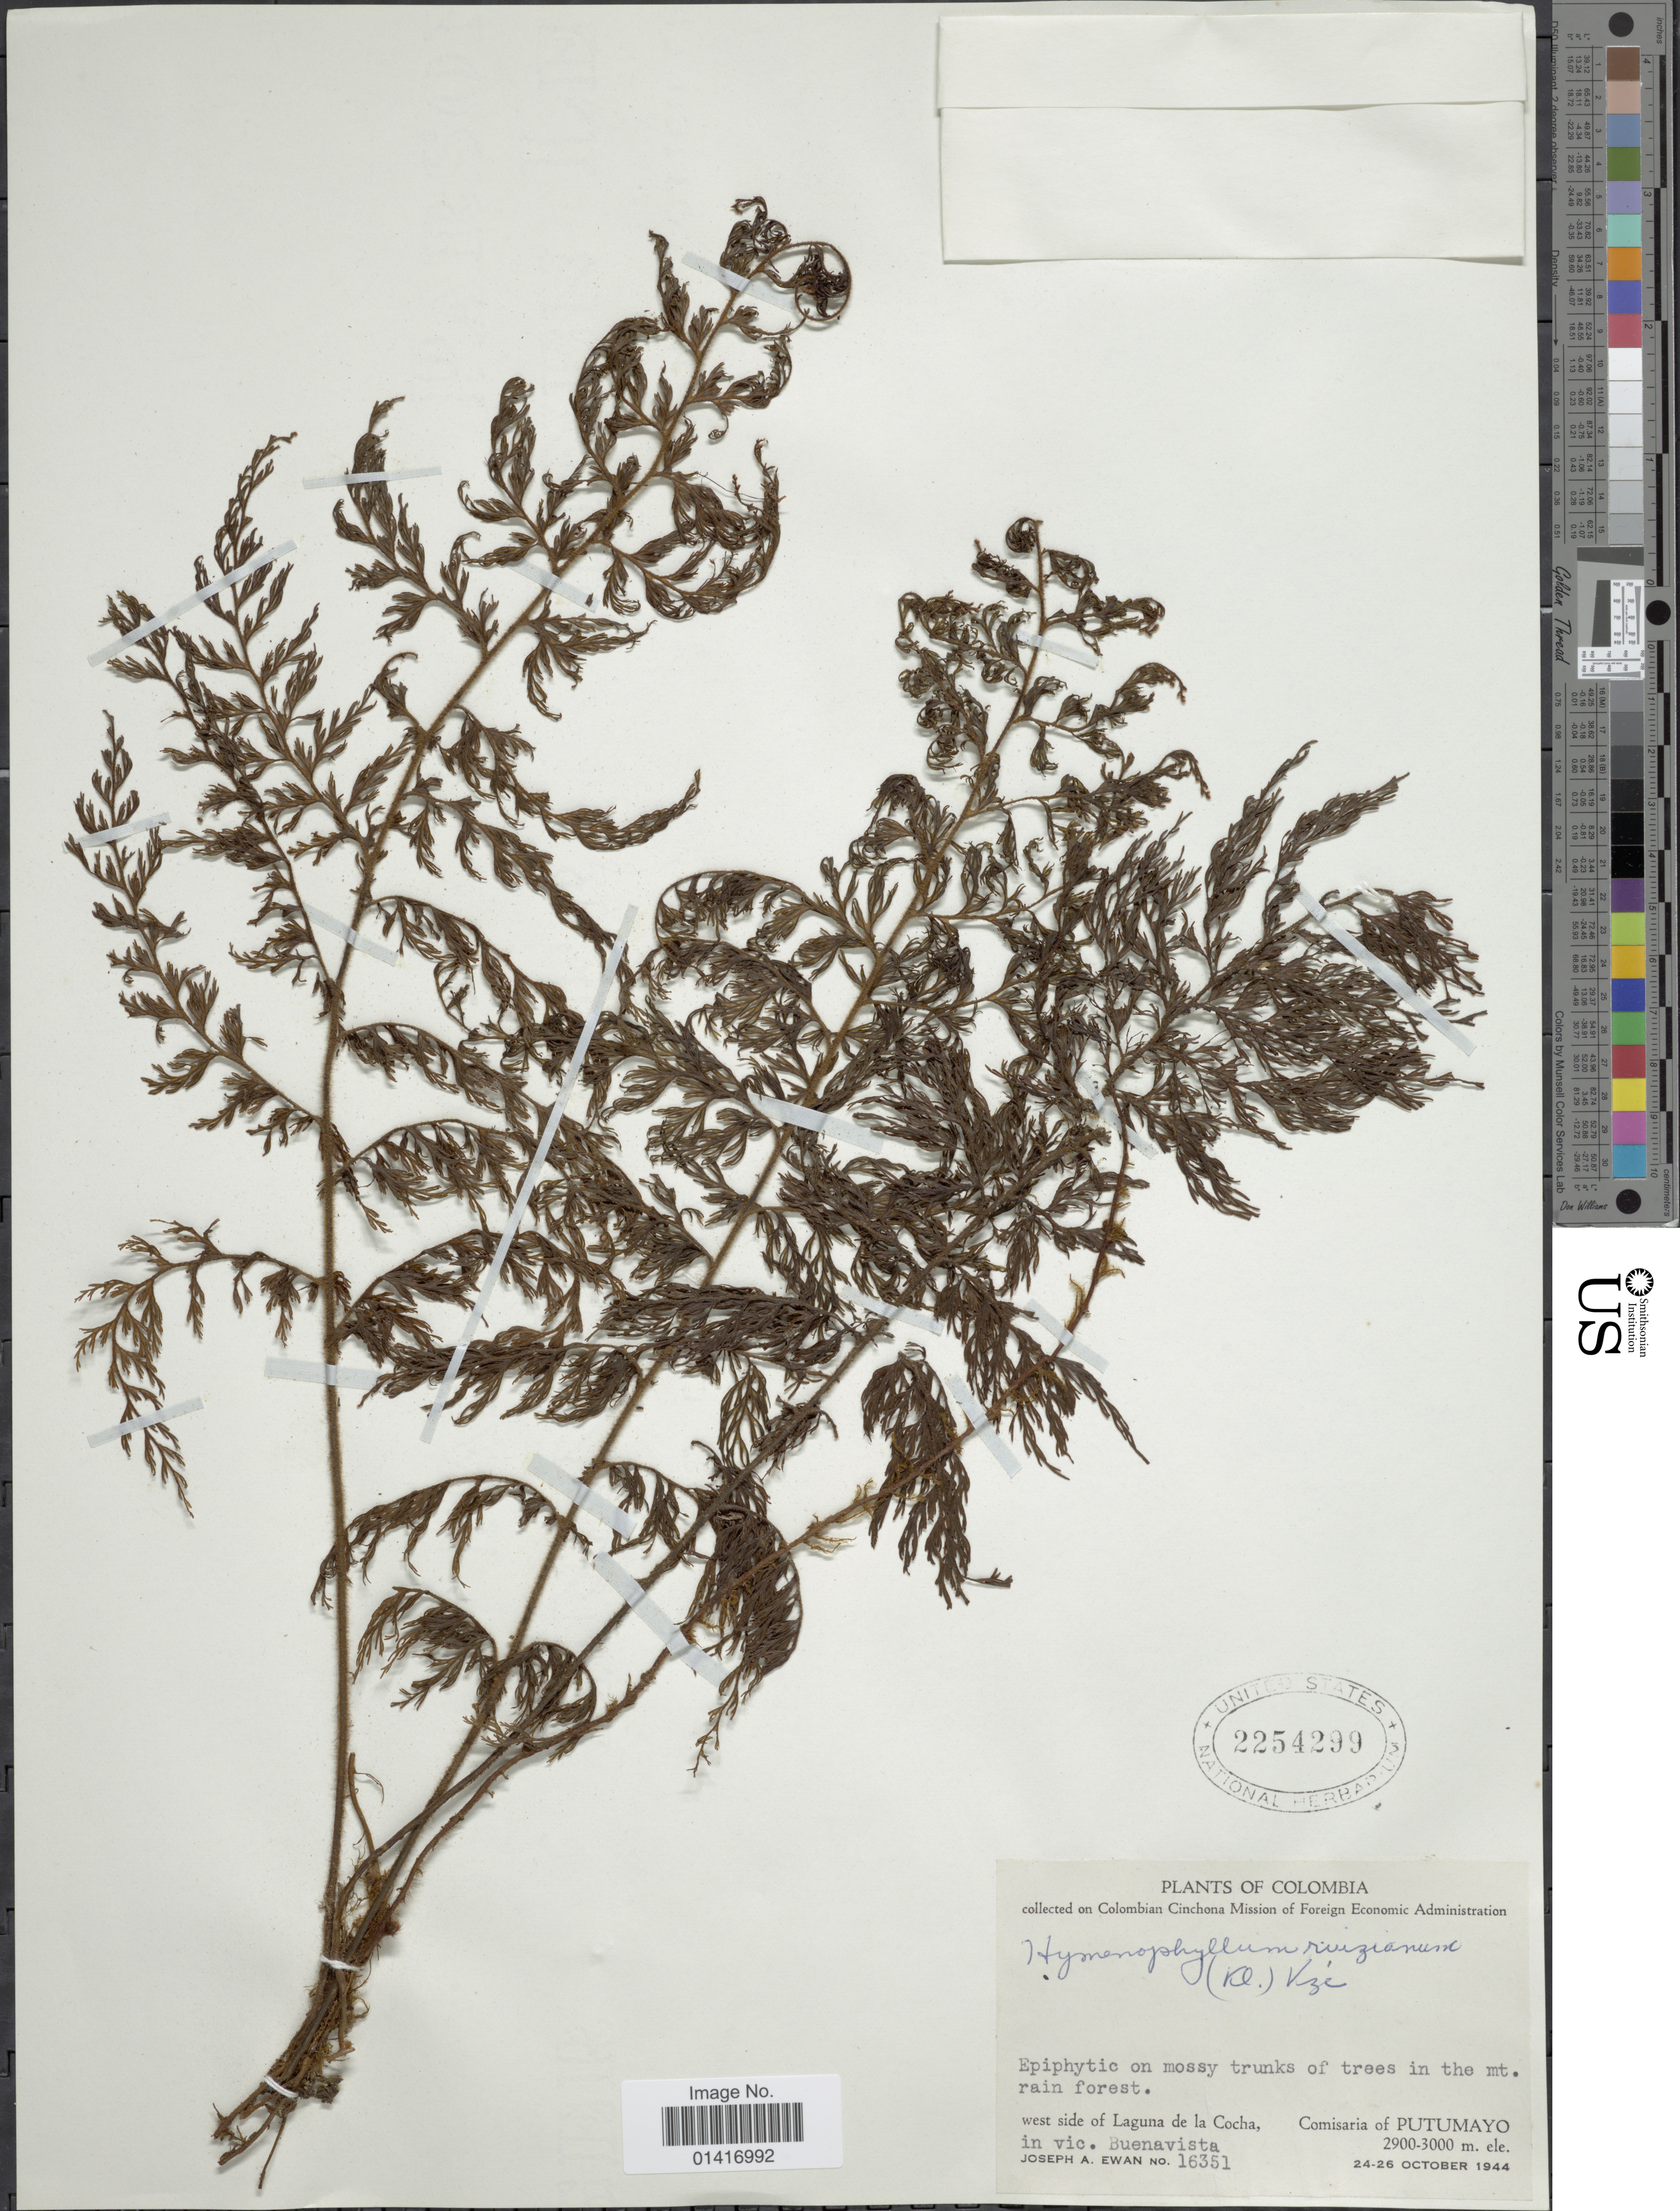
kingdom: Plantae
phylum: Tracheophyta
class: Polypodiopsida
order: Hymenophyllales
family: Hymenophyllaceae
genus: Hymenophyllum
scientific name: Hymenophyllum ruizianum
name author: (Klotzsch) Kunze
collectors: J. A. Ewan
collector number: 16351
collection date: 1944-10-24/1944-10-26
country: Colombia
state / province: Putumayo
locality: West side of Laguna de la Cocha, in vic. Buenavista. Comisaria of Putumayo.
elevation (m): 2900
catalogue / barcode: US 2254299